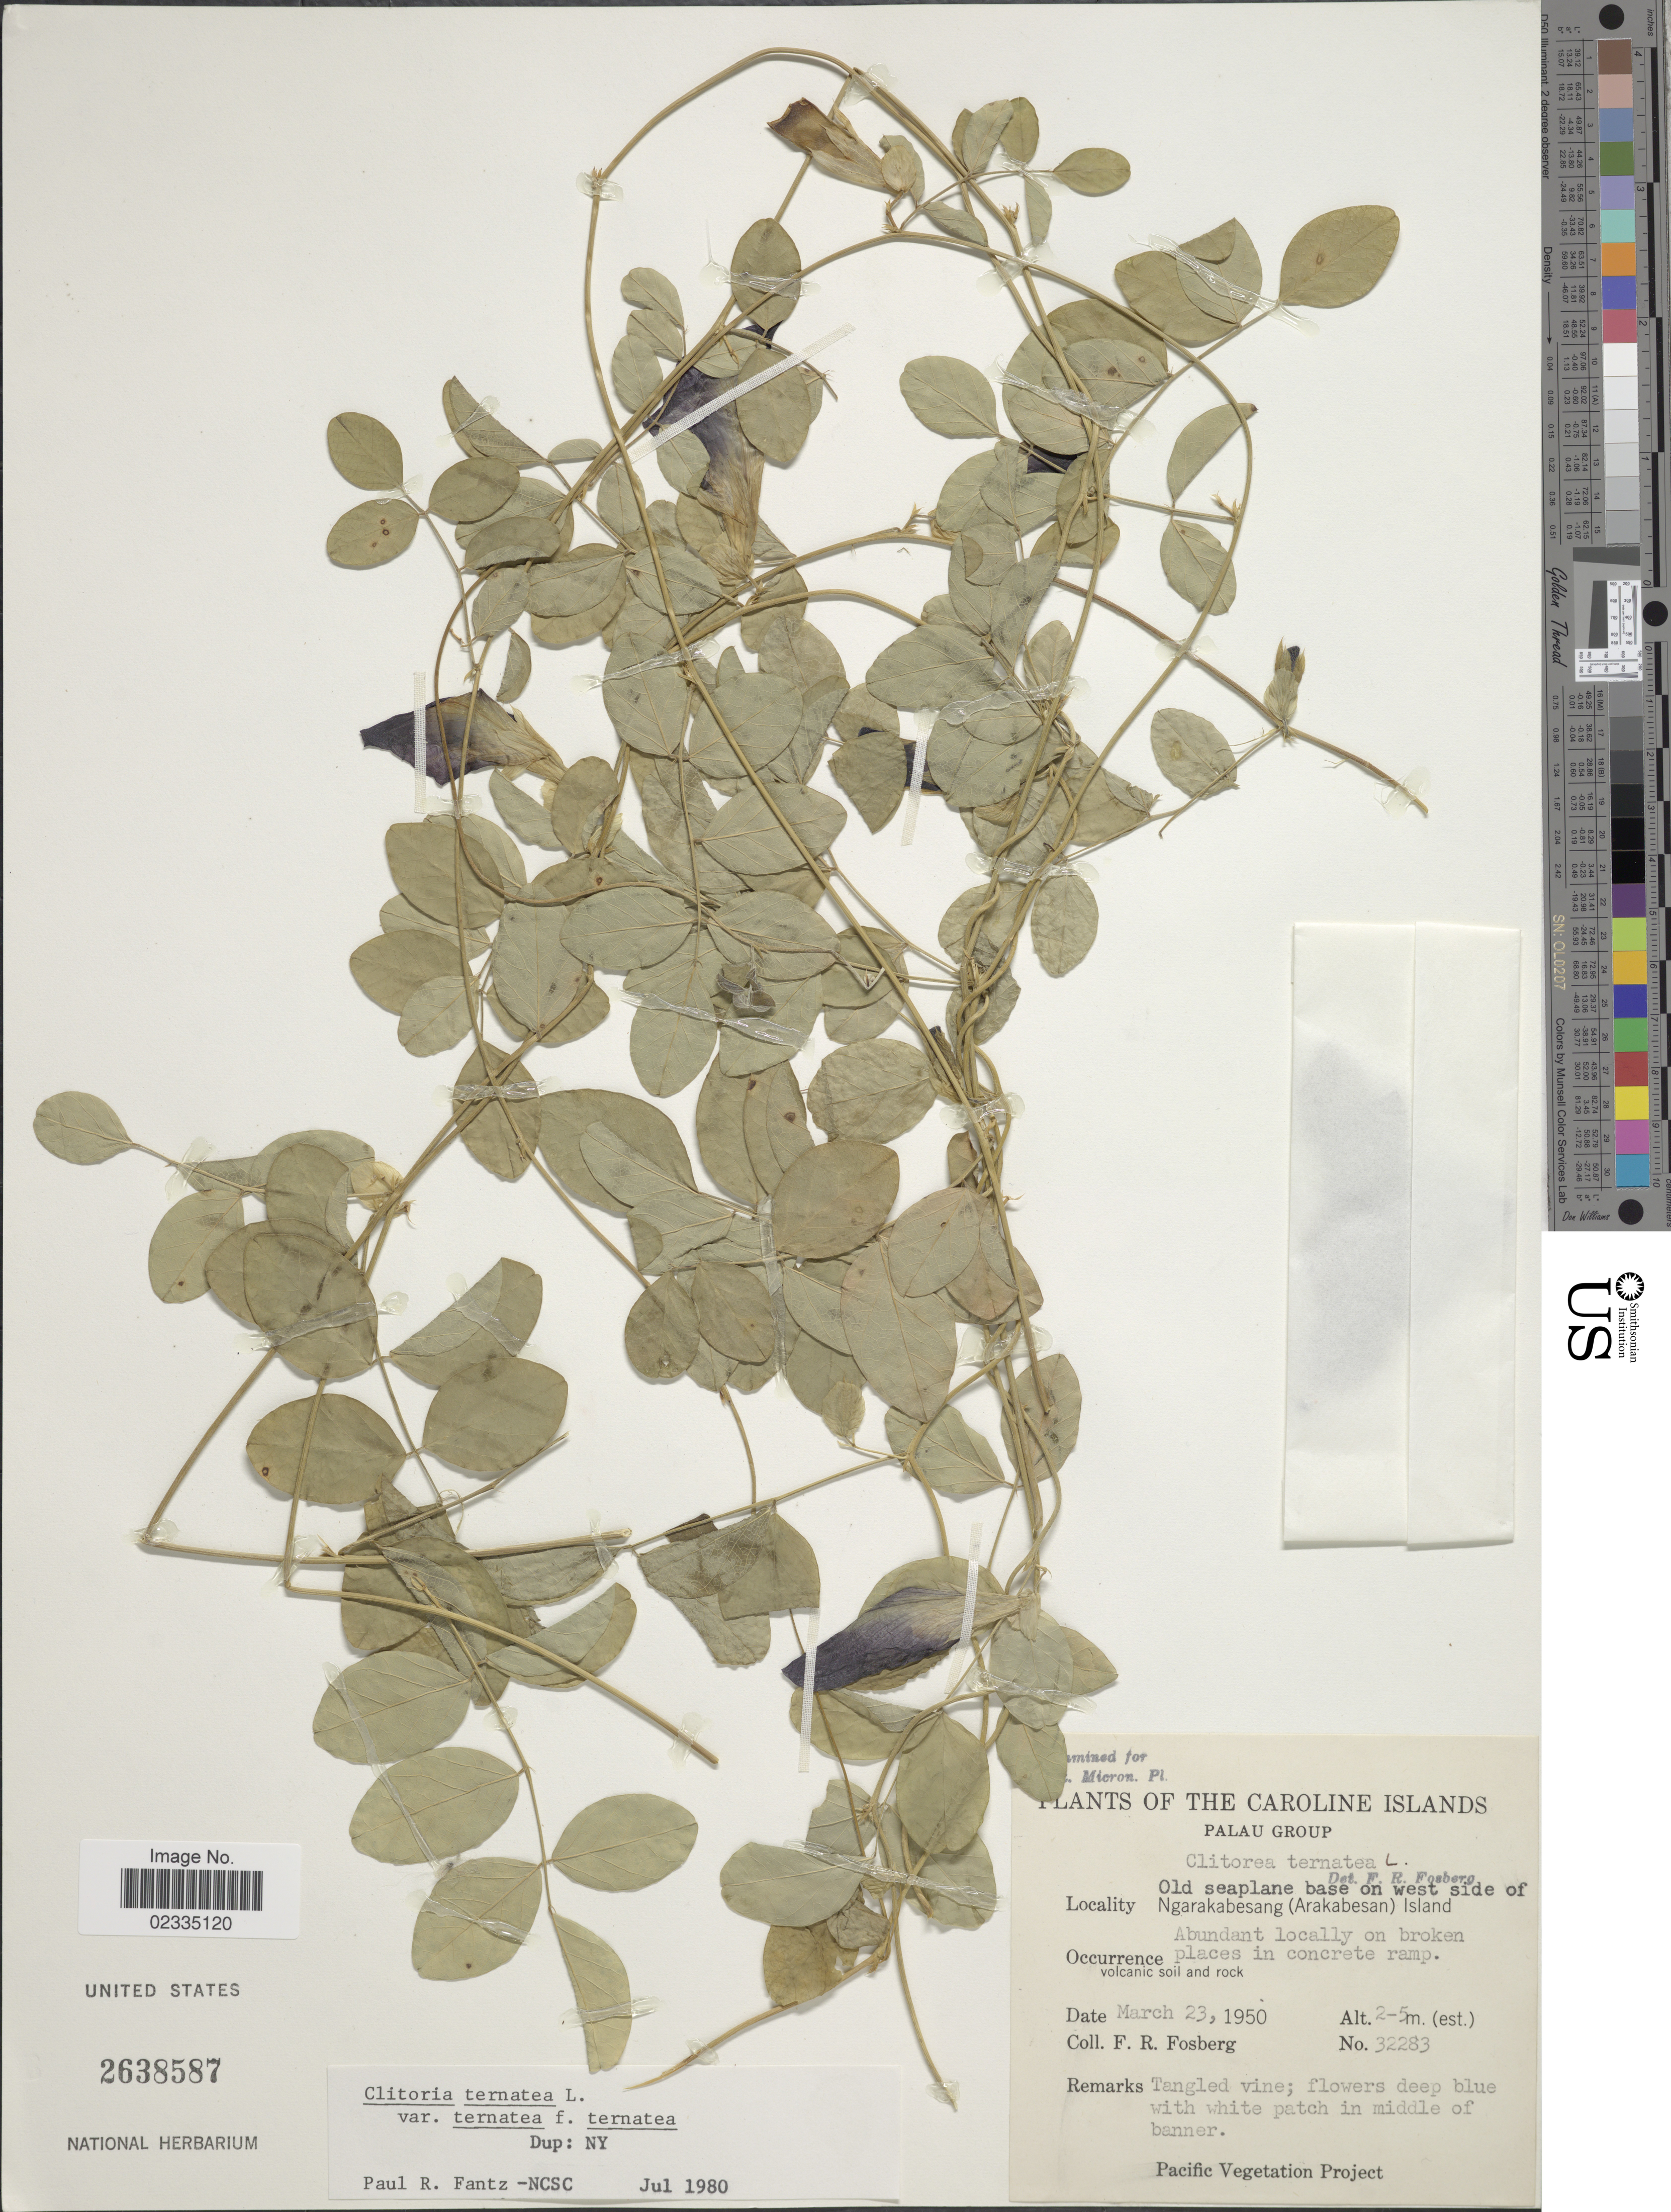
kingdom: Plantae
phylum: Tracheophyta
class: Magnoliopsida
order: Fabales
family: Fabaceae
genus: Clitoria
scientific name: Clitoria ternatea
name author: L.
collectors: F. R. Fosberg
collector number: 32283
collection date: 1950-03-23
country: Palau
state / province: Koror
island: Ngerekebesang [Arakabesan]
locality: The Caroline Islands, Palau Group, Old seaplane base on west side of Ngarakabesang (Arakabesan) Island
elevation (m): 2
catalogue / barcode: US 2638587